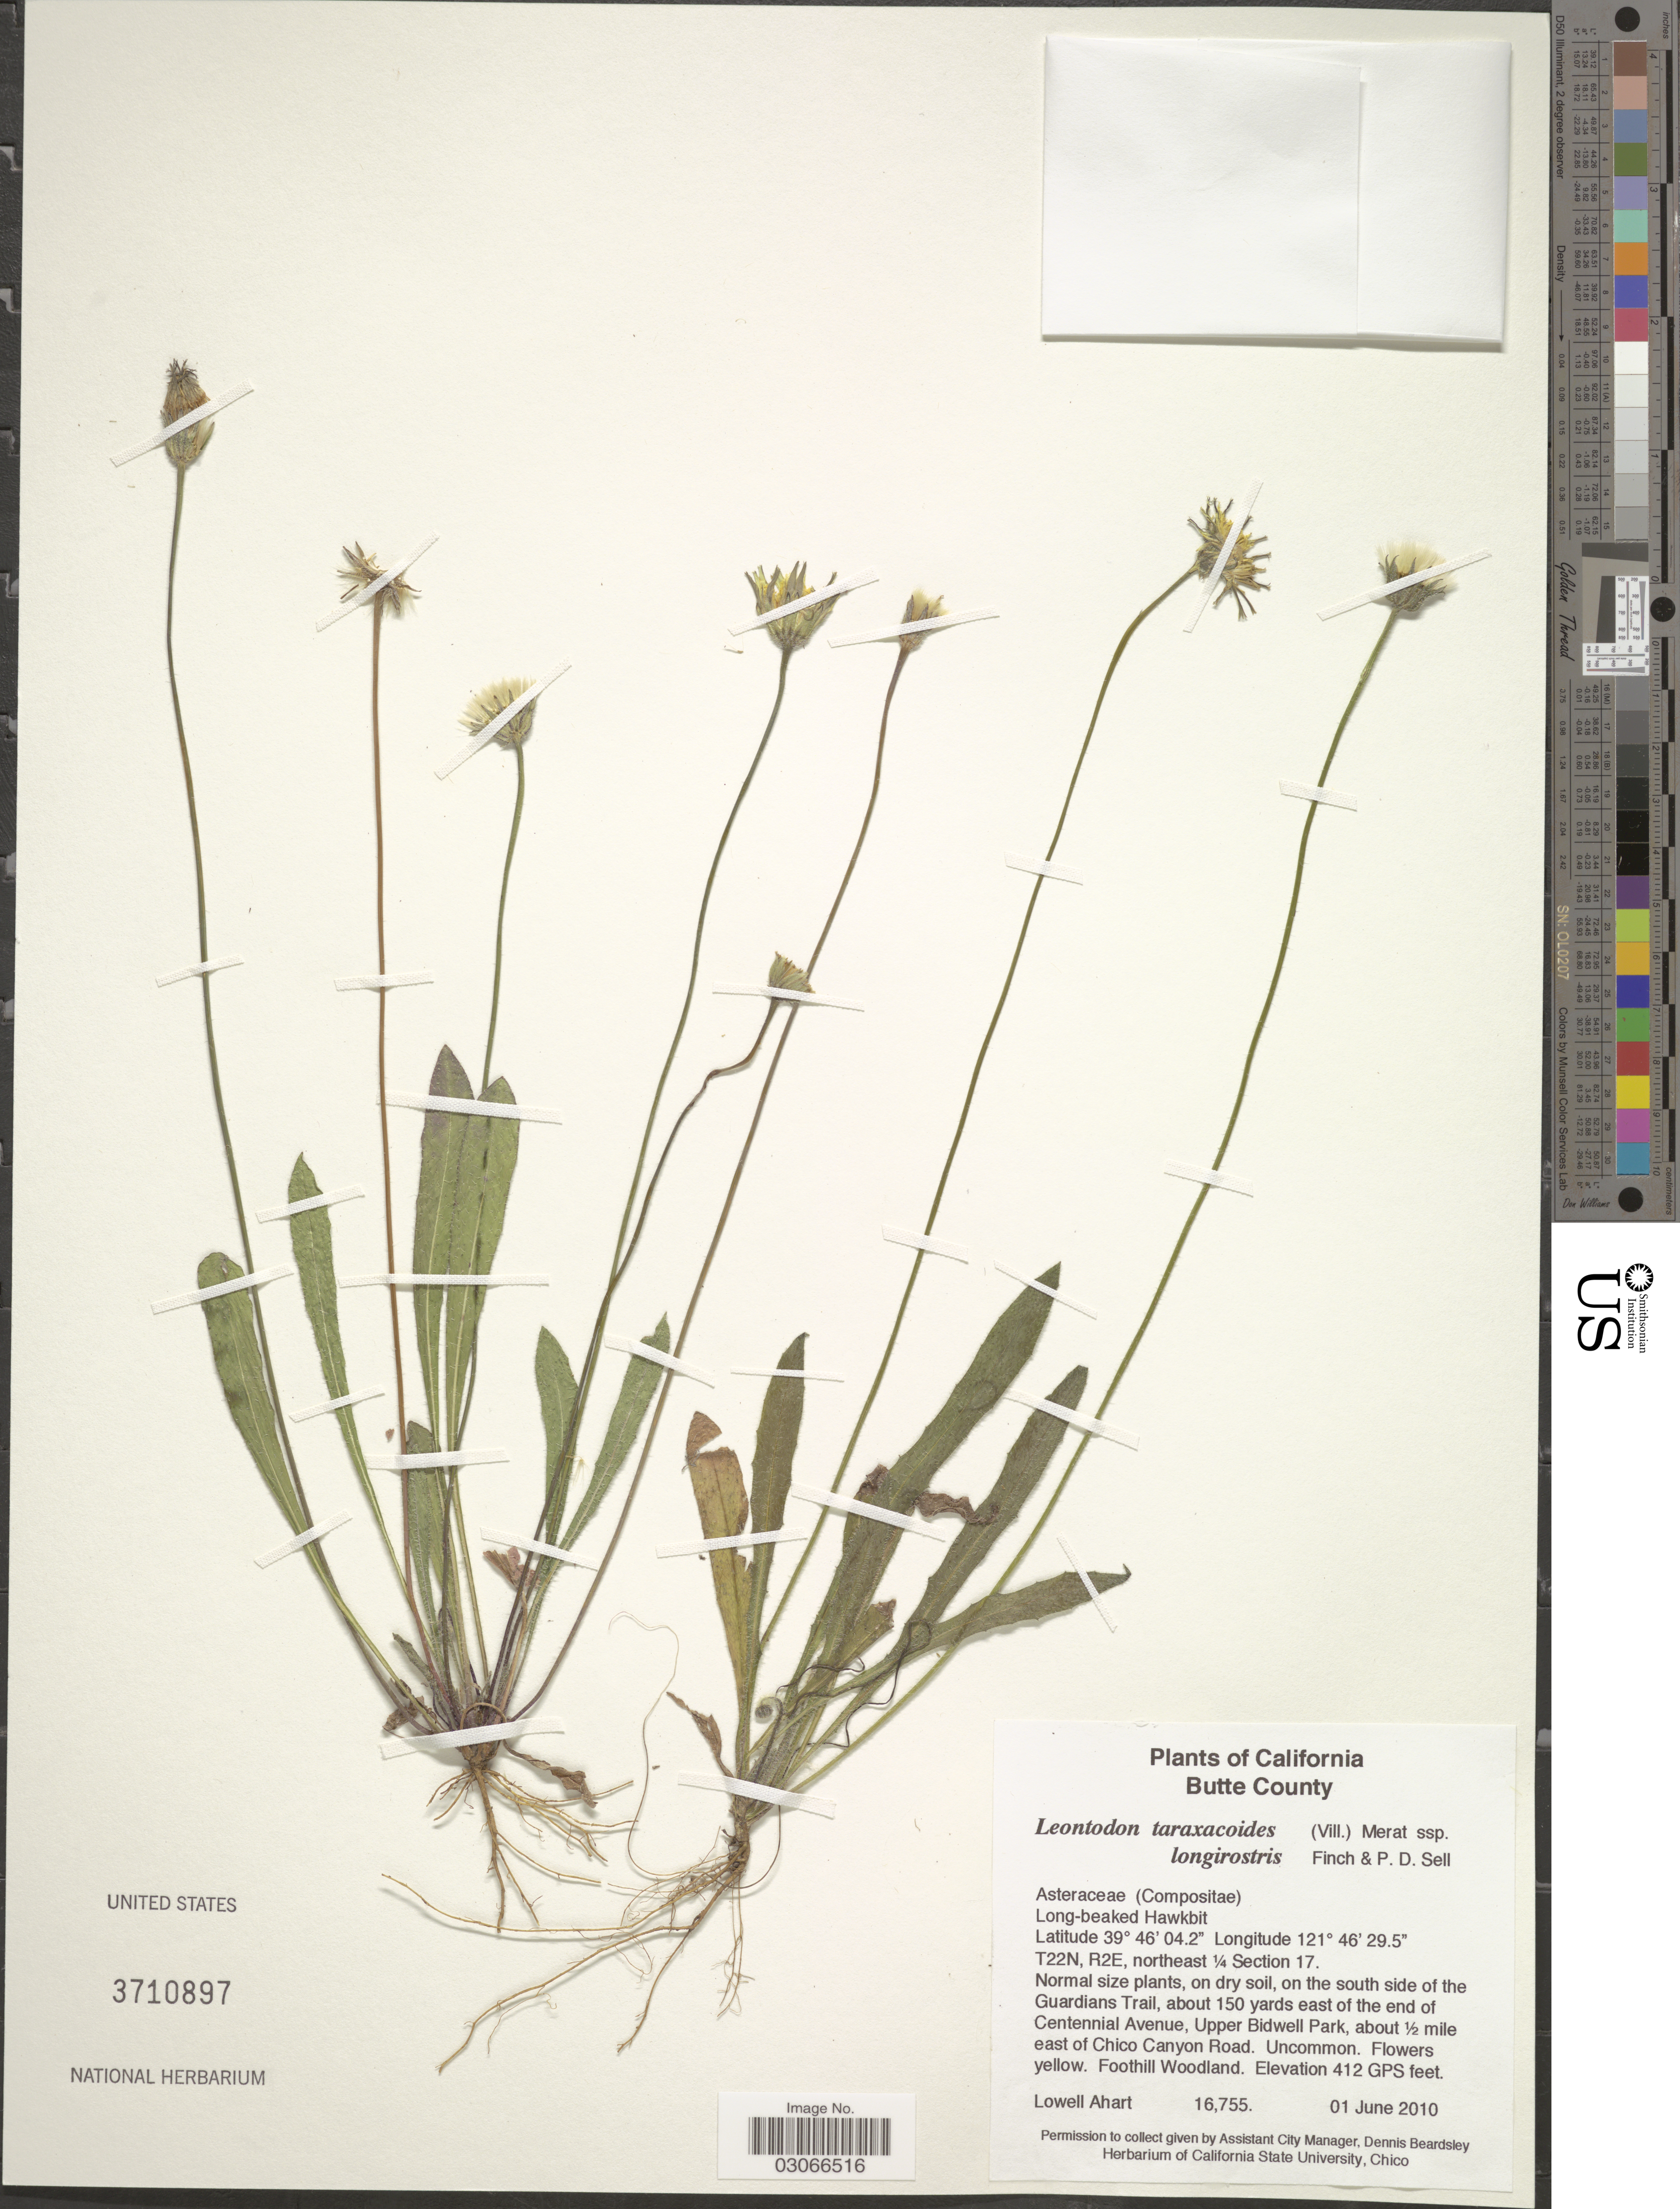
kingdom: Plantae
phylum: Tracheophyta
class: Magnoliopsida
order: Asterales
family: Asteraceae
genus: Leontodon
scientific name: Leontodon saxatilis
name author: Lam.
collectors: L. Ahart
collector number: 16755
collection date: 2010-06-01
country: United States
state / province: California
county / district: Butte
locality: Butte County. Long-beaked Hawkbit. T22N, R2E, northeast ¼ Section 17, on the south side of the Guardians Trail, about 150 yards east of the end of Centennial Avenue, Upper Bidwell Park, about ½ mile east of Chico Canyon Road.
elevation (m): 126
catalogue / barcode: US 3710897